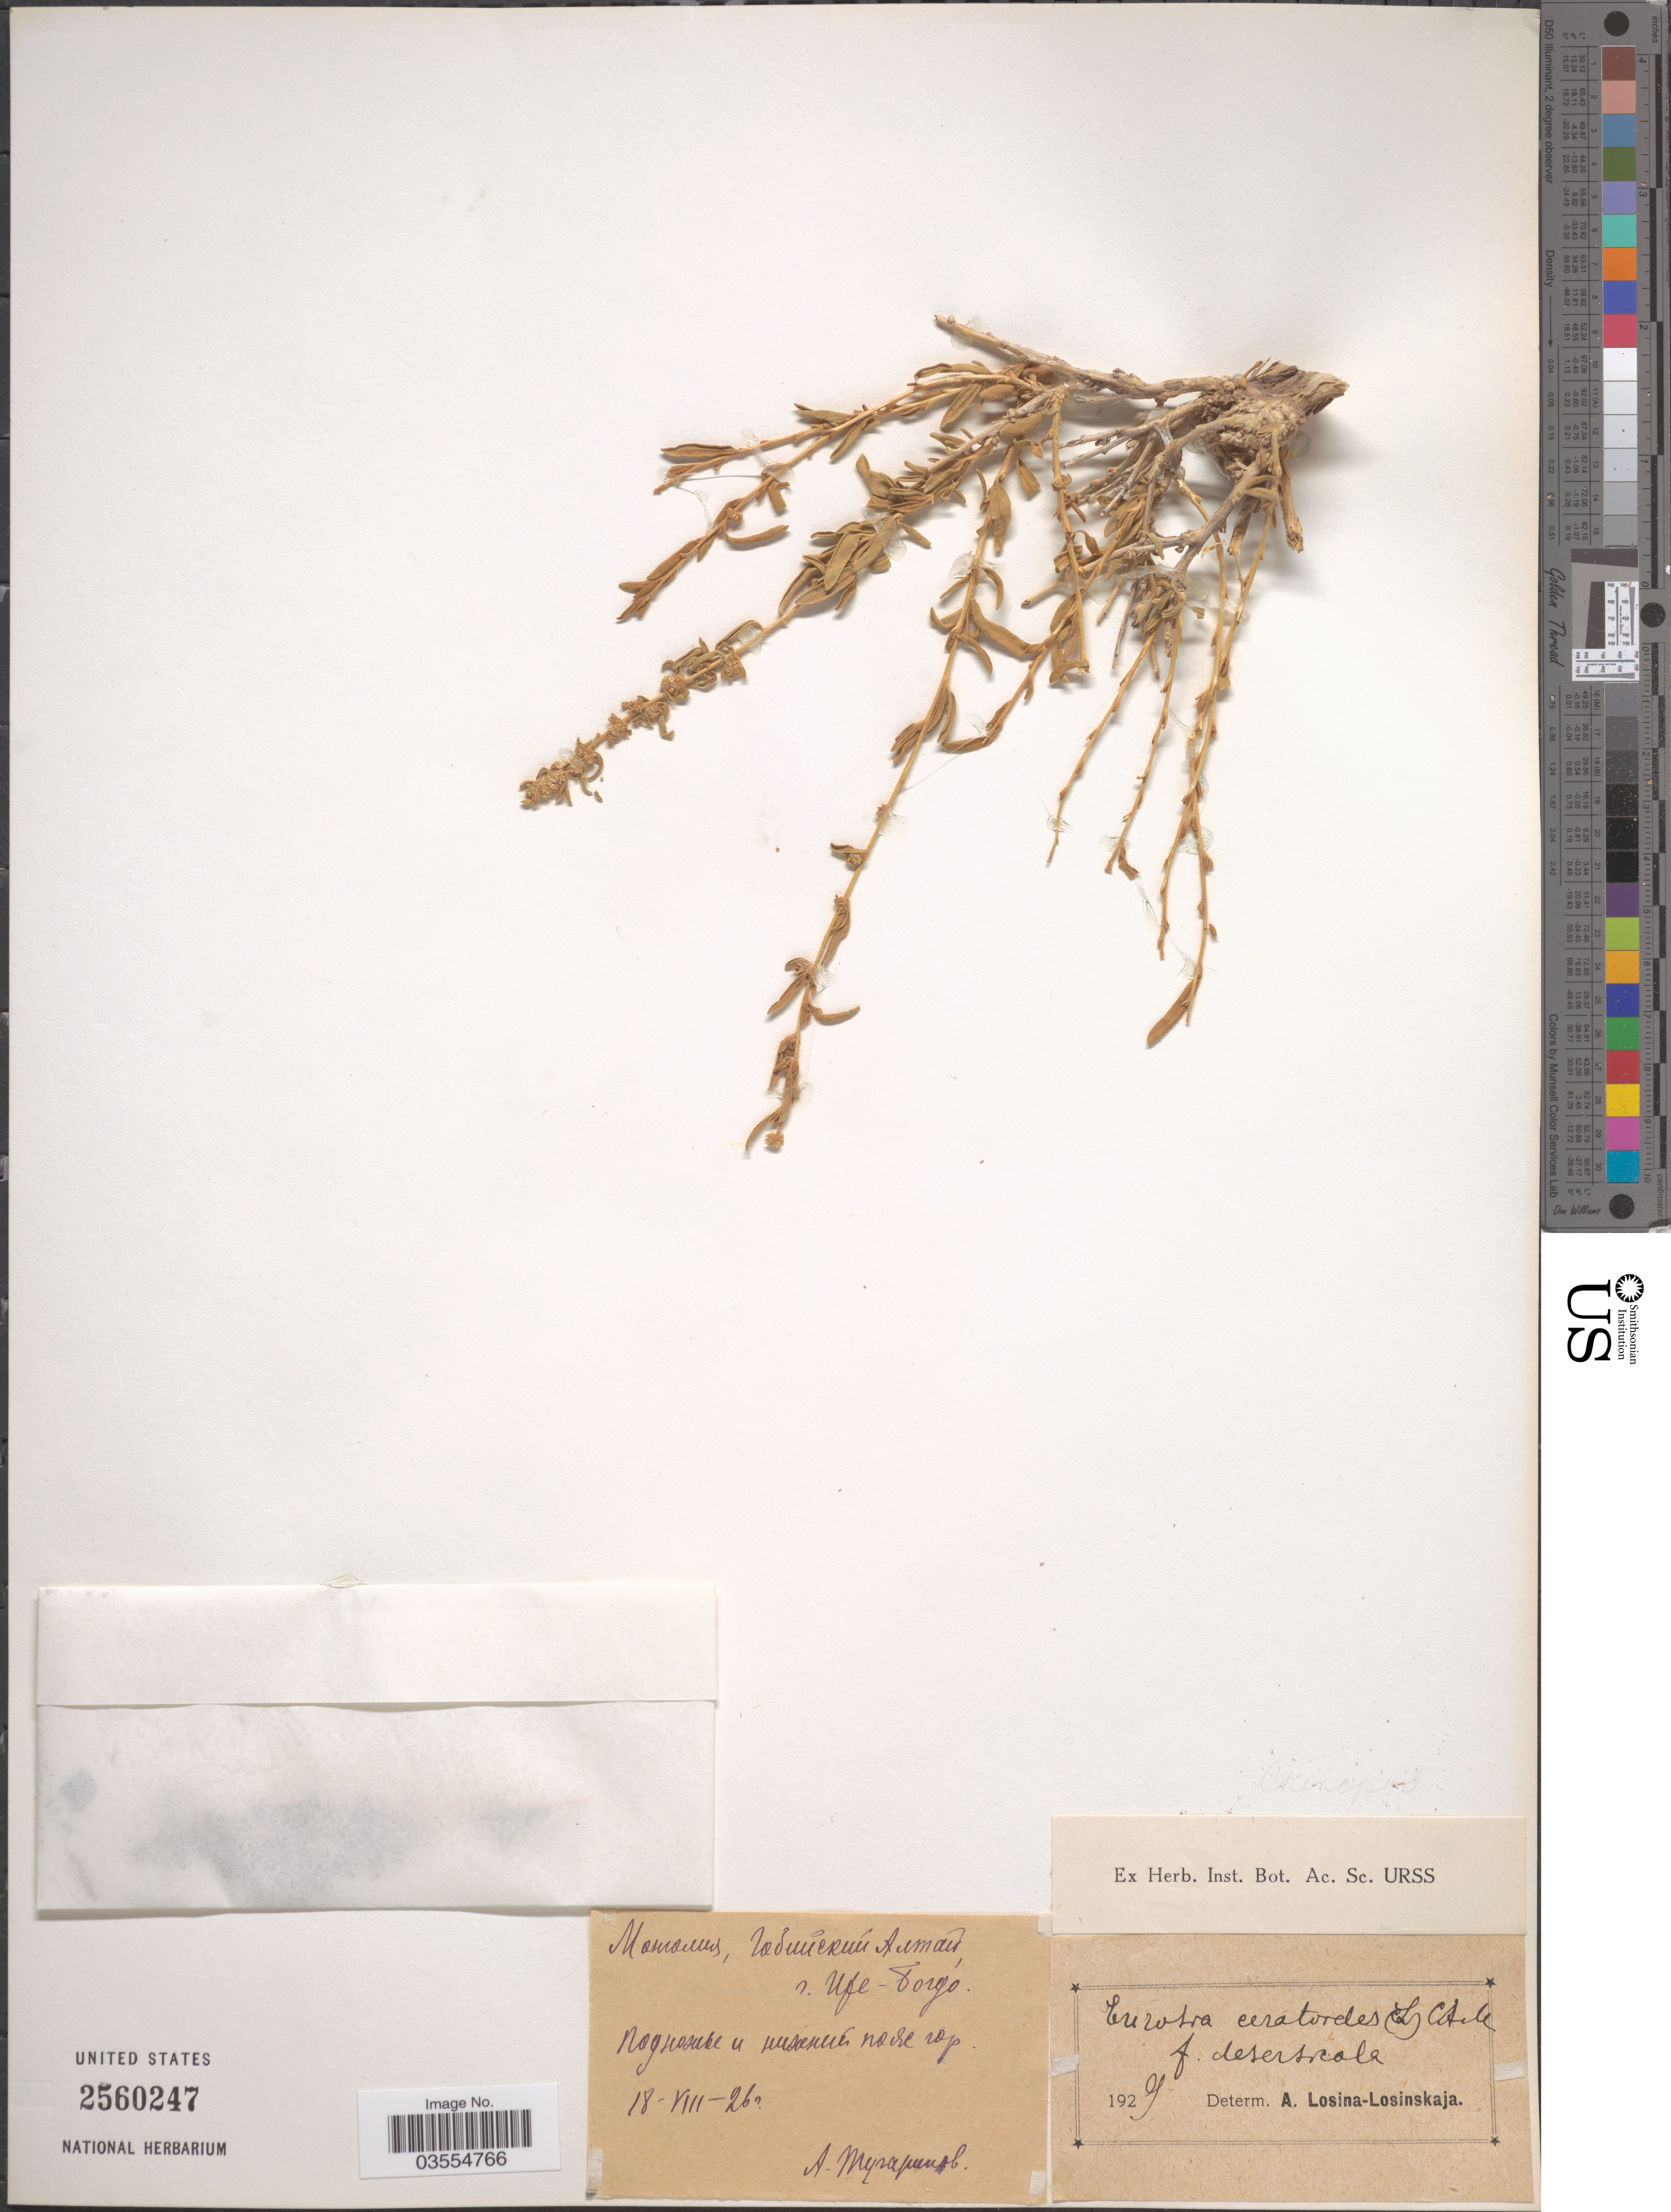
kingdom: Plantae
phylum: Tracheophyta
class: Magnoliopsida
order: Caryophyllales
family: Amaranthaceae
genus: Krascheninnikovia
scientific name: Krascheninnikovia ceratoides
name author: (L.) Gueldenst.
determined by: U.S. National Herbarium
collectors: A. Tugarinov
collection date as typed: Transcribed d/m/y: 18/8/26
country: Mongolia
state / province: Govi-Altay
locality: Ikh Bogd Mountain.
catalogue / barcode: US 2560247